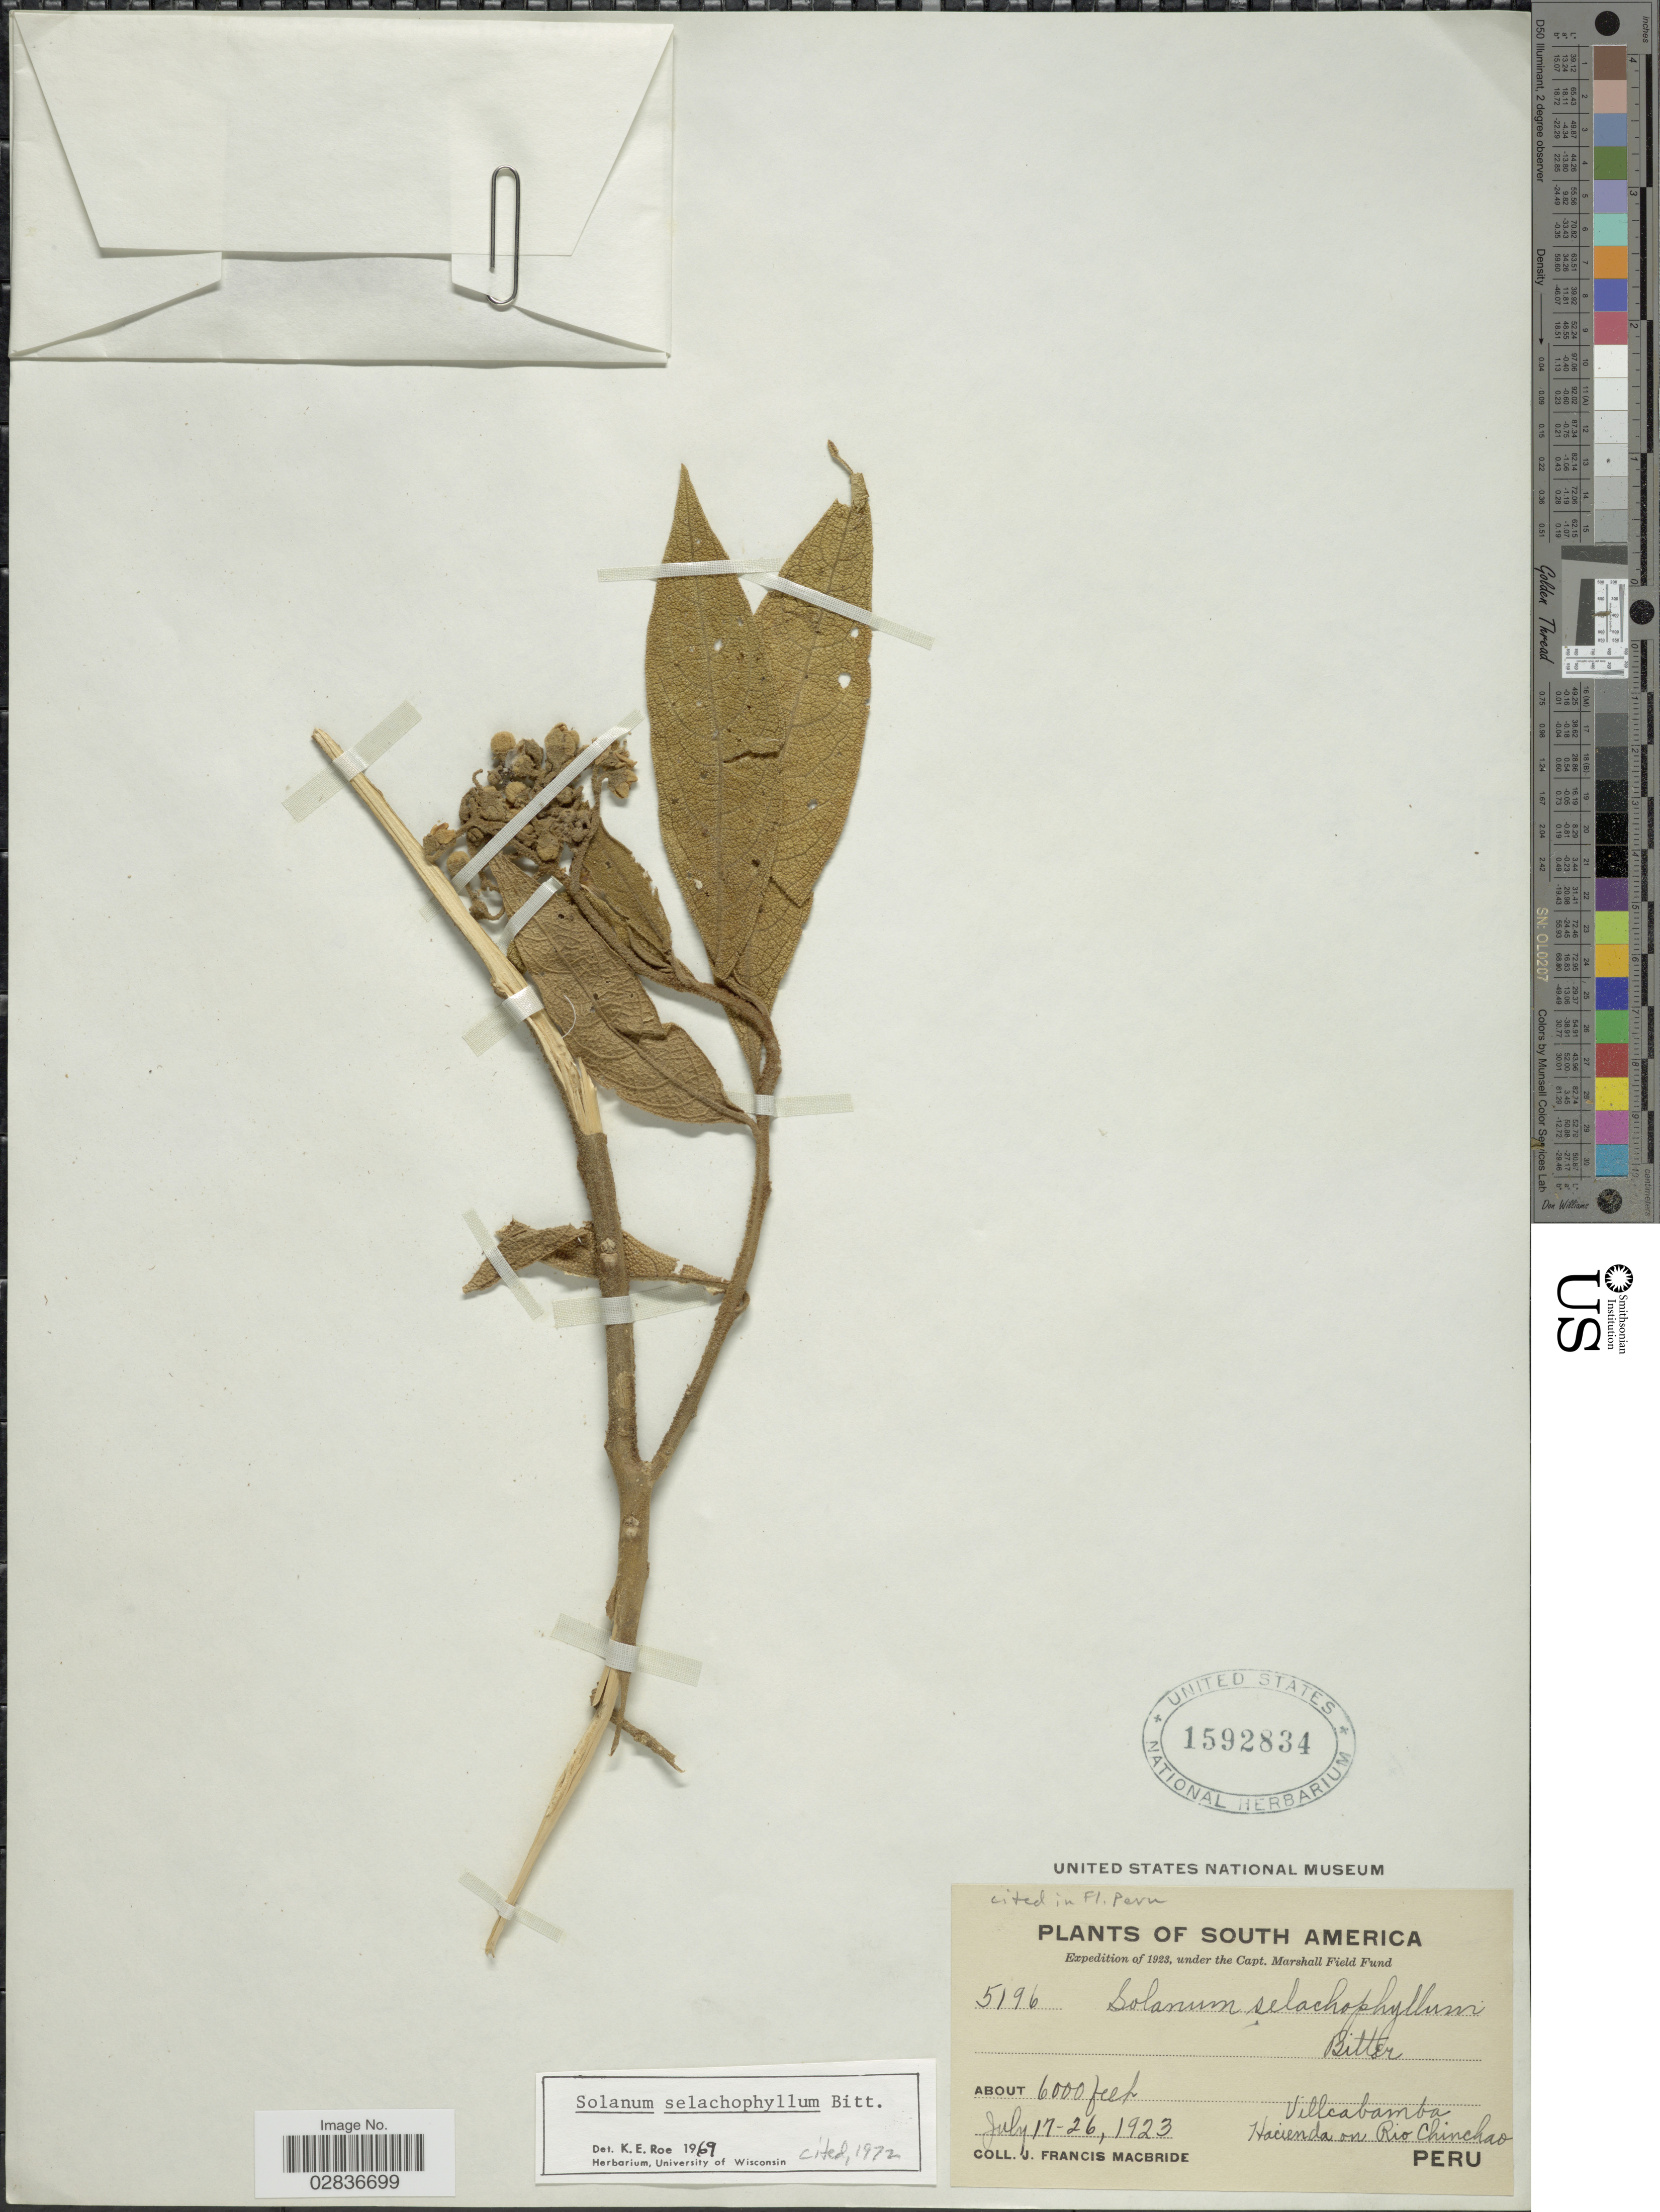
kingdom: Plantae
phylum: Tracheophyta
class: Magnoliopsida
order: Solanales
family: Solanaceae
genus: Solanum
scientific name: Solanum selachophyllum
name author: Bitter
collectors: J. F. Macbride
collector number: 5196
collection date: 1923-07-17/1923-07-26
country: Peru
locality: Villcabamba, Hacienda on Rio Chinchao.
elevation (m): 1829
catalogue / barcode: US 1592834